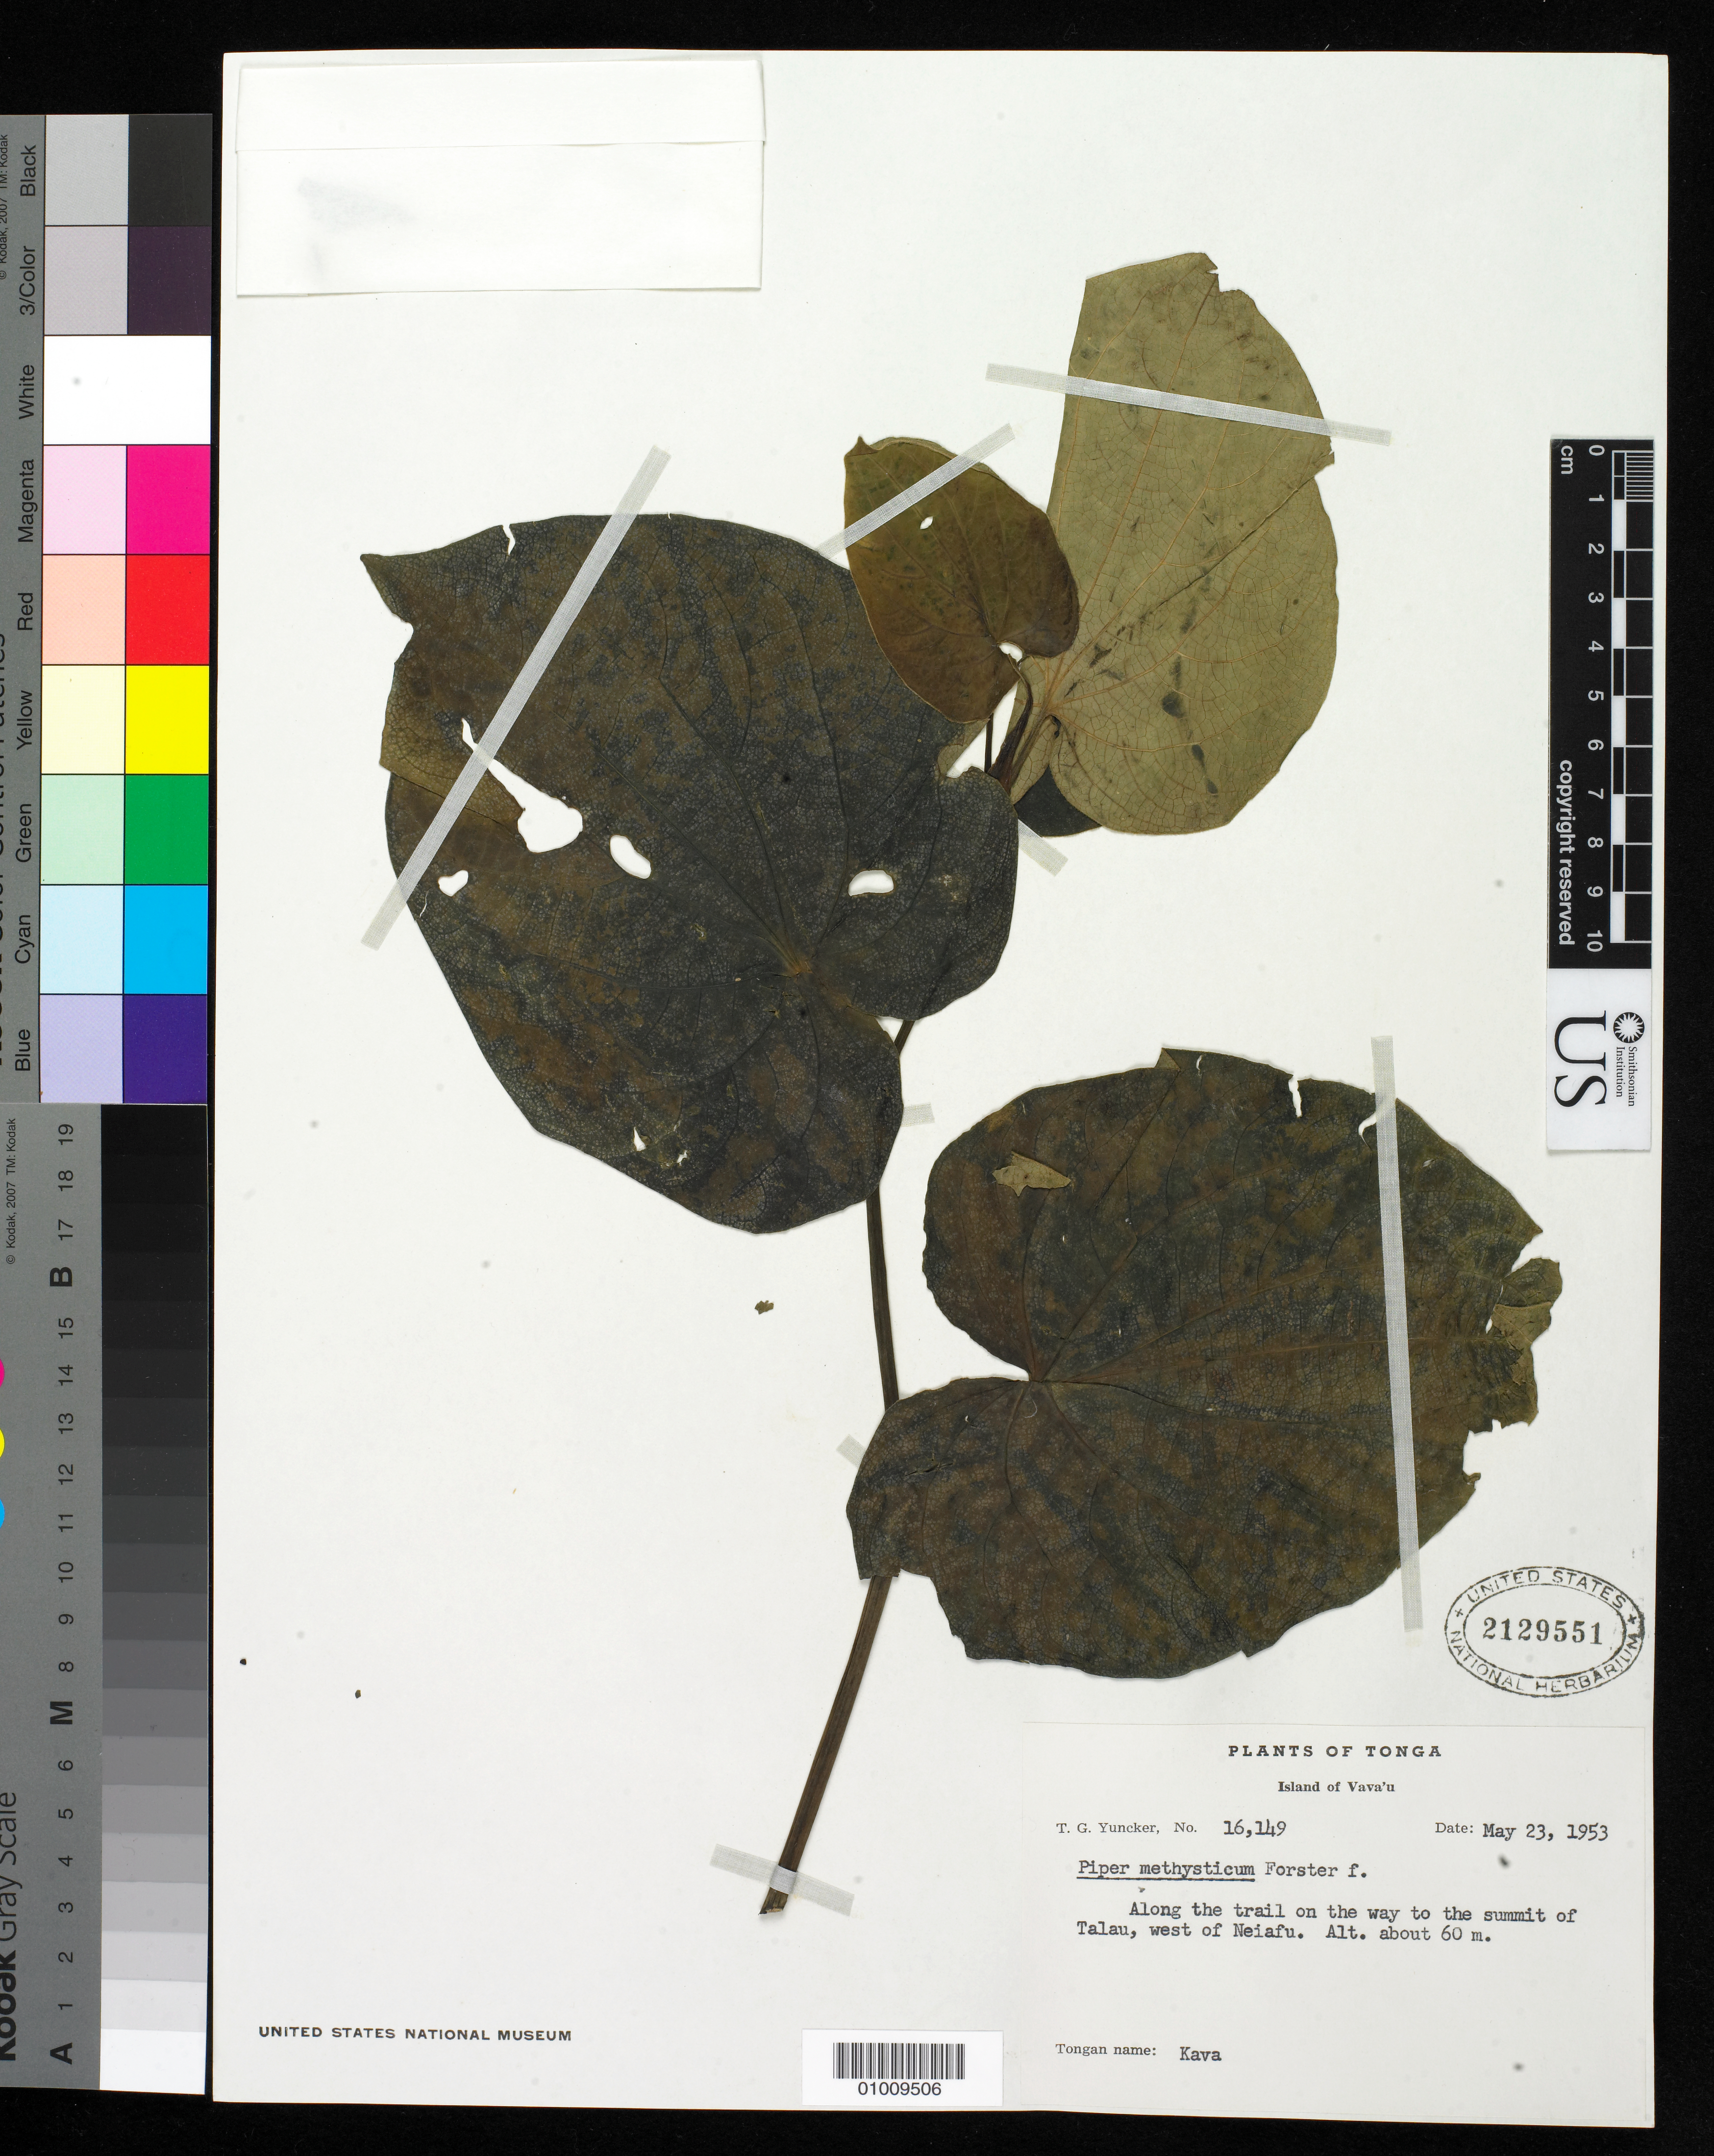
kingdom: Plantae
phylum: Tracheophyta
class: Magnoliopsida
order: Piperales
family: Piperaceae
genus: Piper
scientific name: Piper methysticum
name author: J.R. Forst. & G. Forst.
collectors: T. G. Yuncker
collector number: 16149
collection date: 1953-05-23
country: Tonga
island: Vava'u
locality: Along the trail on the wat to the summit of Talau, west of Neiafu, Vava'u Island, Tonga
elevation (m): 60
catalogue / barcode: US 2129551